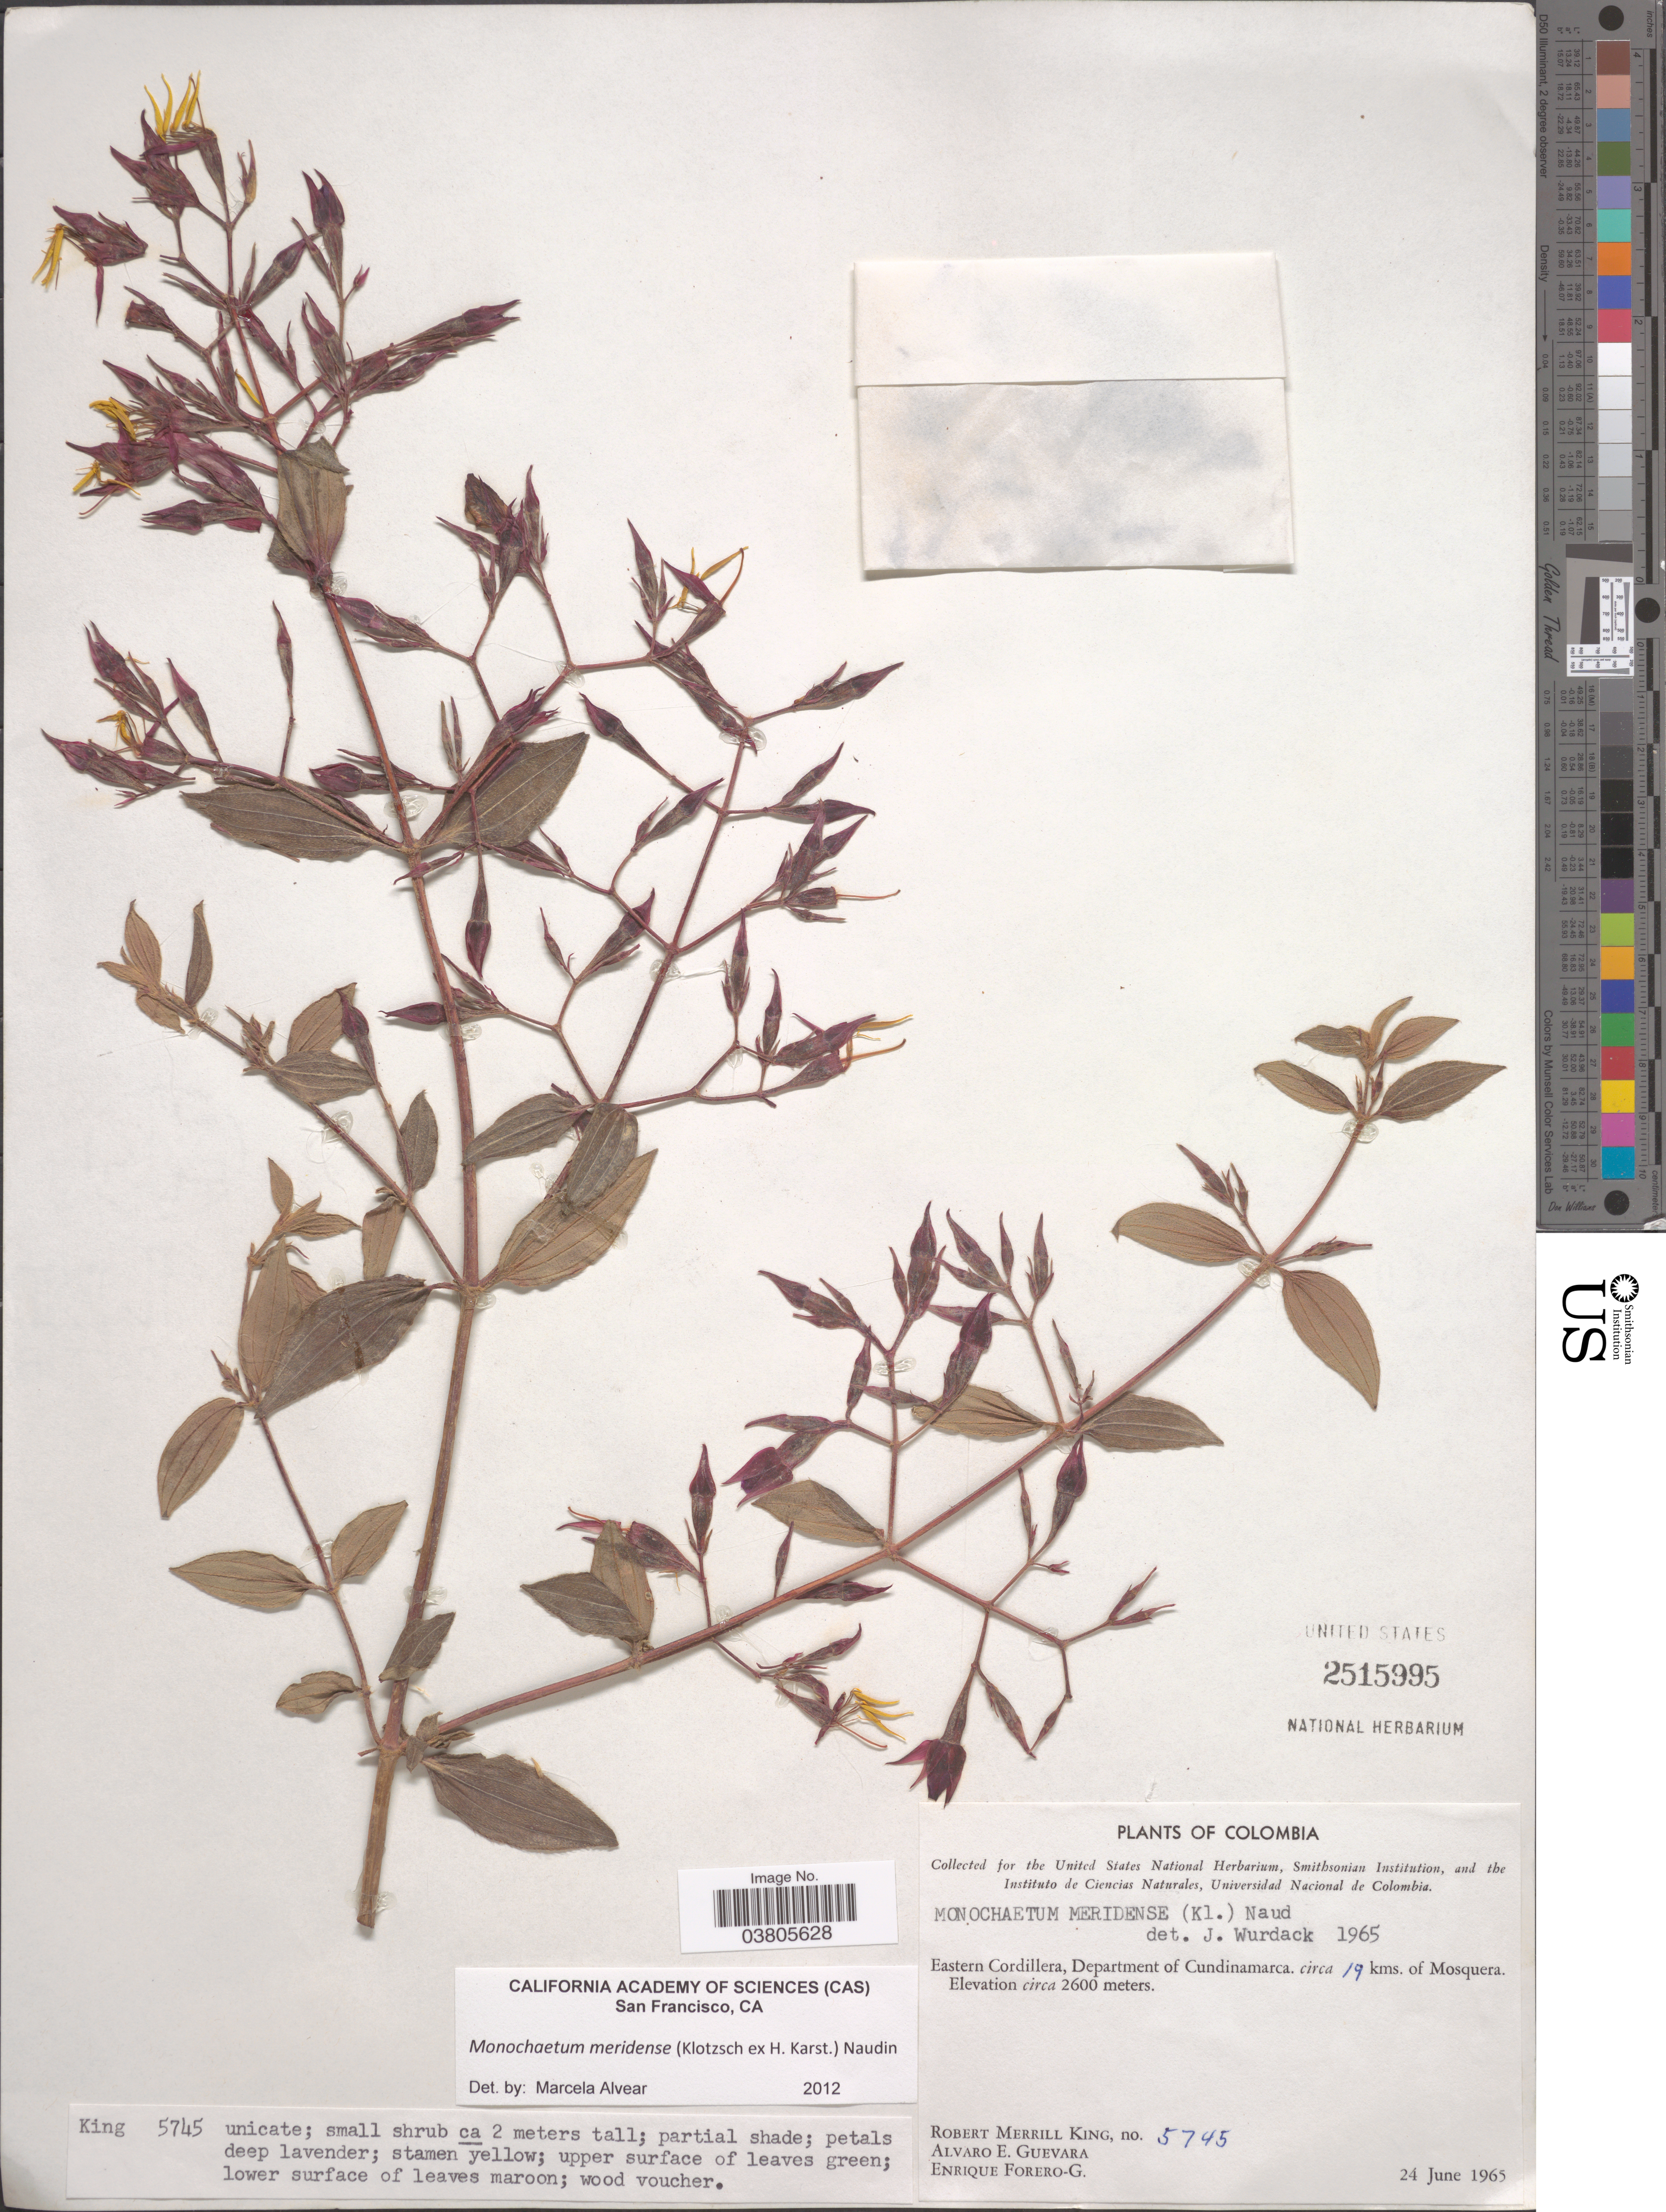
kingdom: Plantae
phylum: Tracheophyta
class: Magnoliopsida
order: Myrtales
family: Melastomataceae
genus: Monochaetum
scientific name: Monochaetum meridense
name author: (H. Karst.) Naudin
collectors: R. M. King, A. E. Guevara & E. Forero G.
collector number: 5745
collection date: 1965-06-24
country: Colombia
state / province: Cundinamarca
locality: Eastern Cordillera, Department of Cundinamarca. circa 19 kms. of Mosquera.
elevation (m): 2600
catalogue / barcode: US 2515995